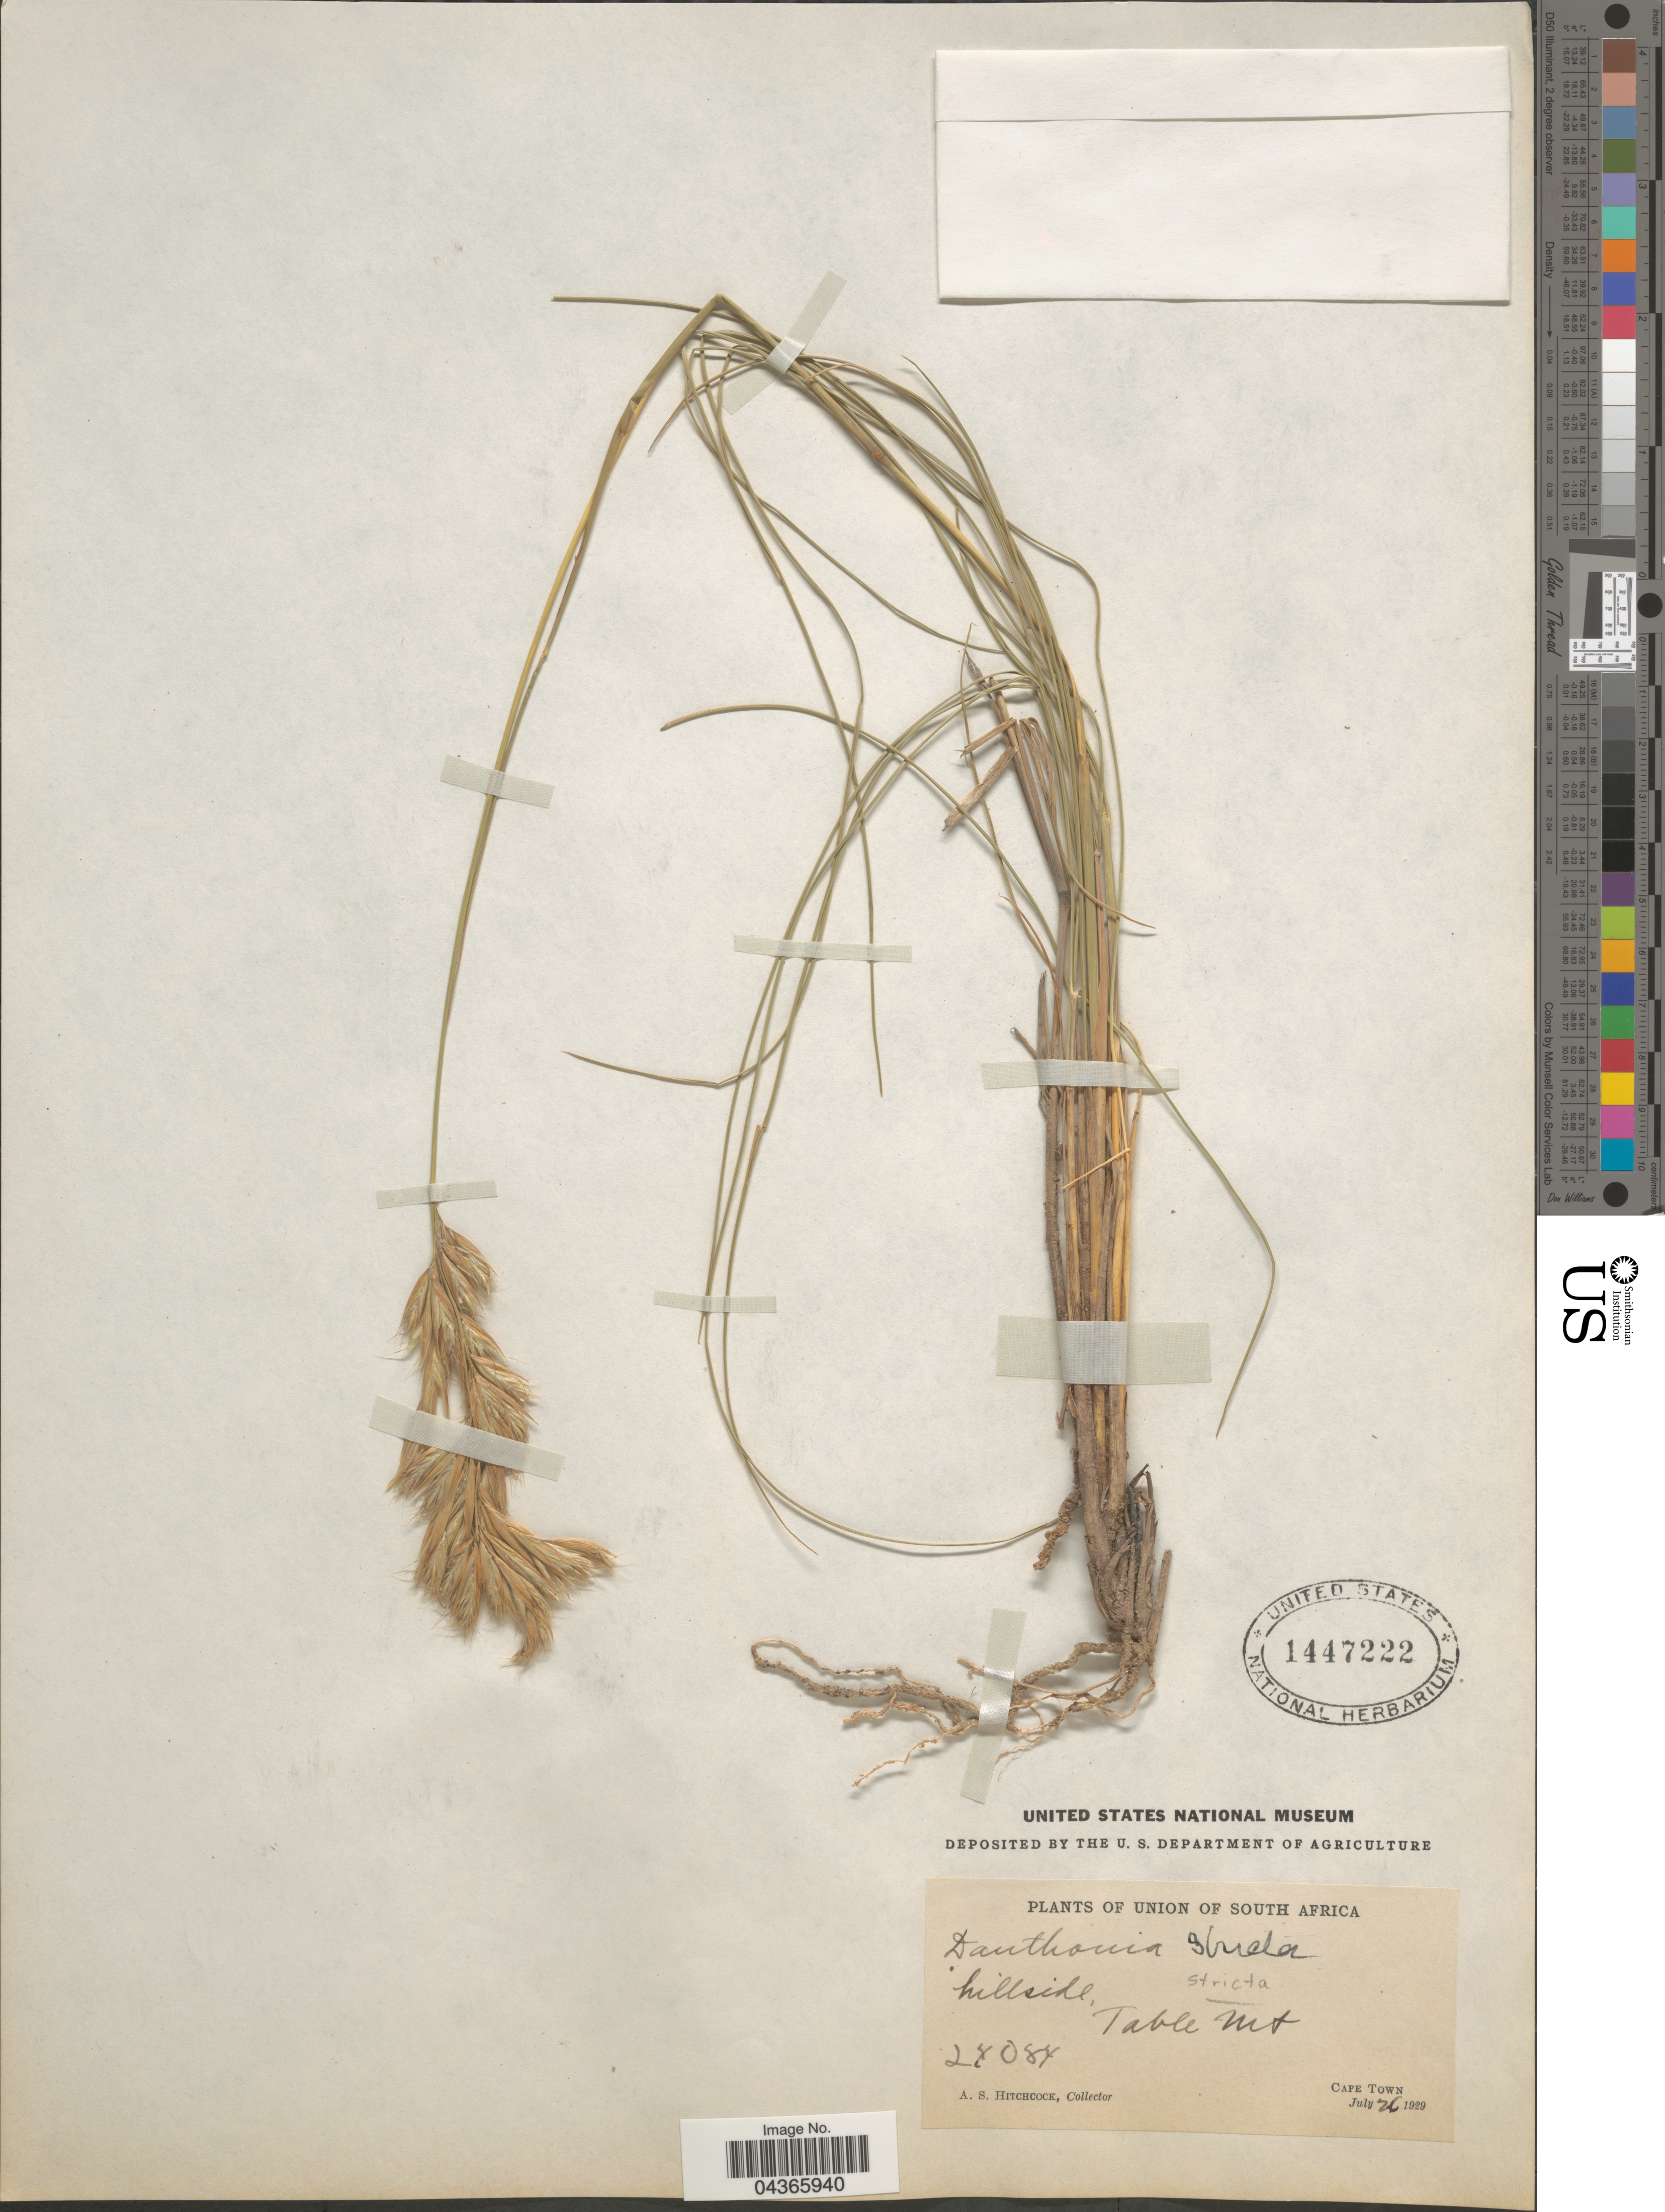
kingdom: Plantae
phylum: Tracheophyta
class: Liliopsida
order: Poales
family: Poaceae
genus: Tenaxia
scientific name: Tenaxia stricta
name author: (Schrad.) N.P. Barker & H.P. Linder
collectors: A. S. Hitchcock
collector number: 24084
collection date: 1929-07-26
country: South Africa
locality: Union of South Africa. Hillside. Table Mt. Cape Town.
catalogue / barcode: US 1447222